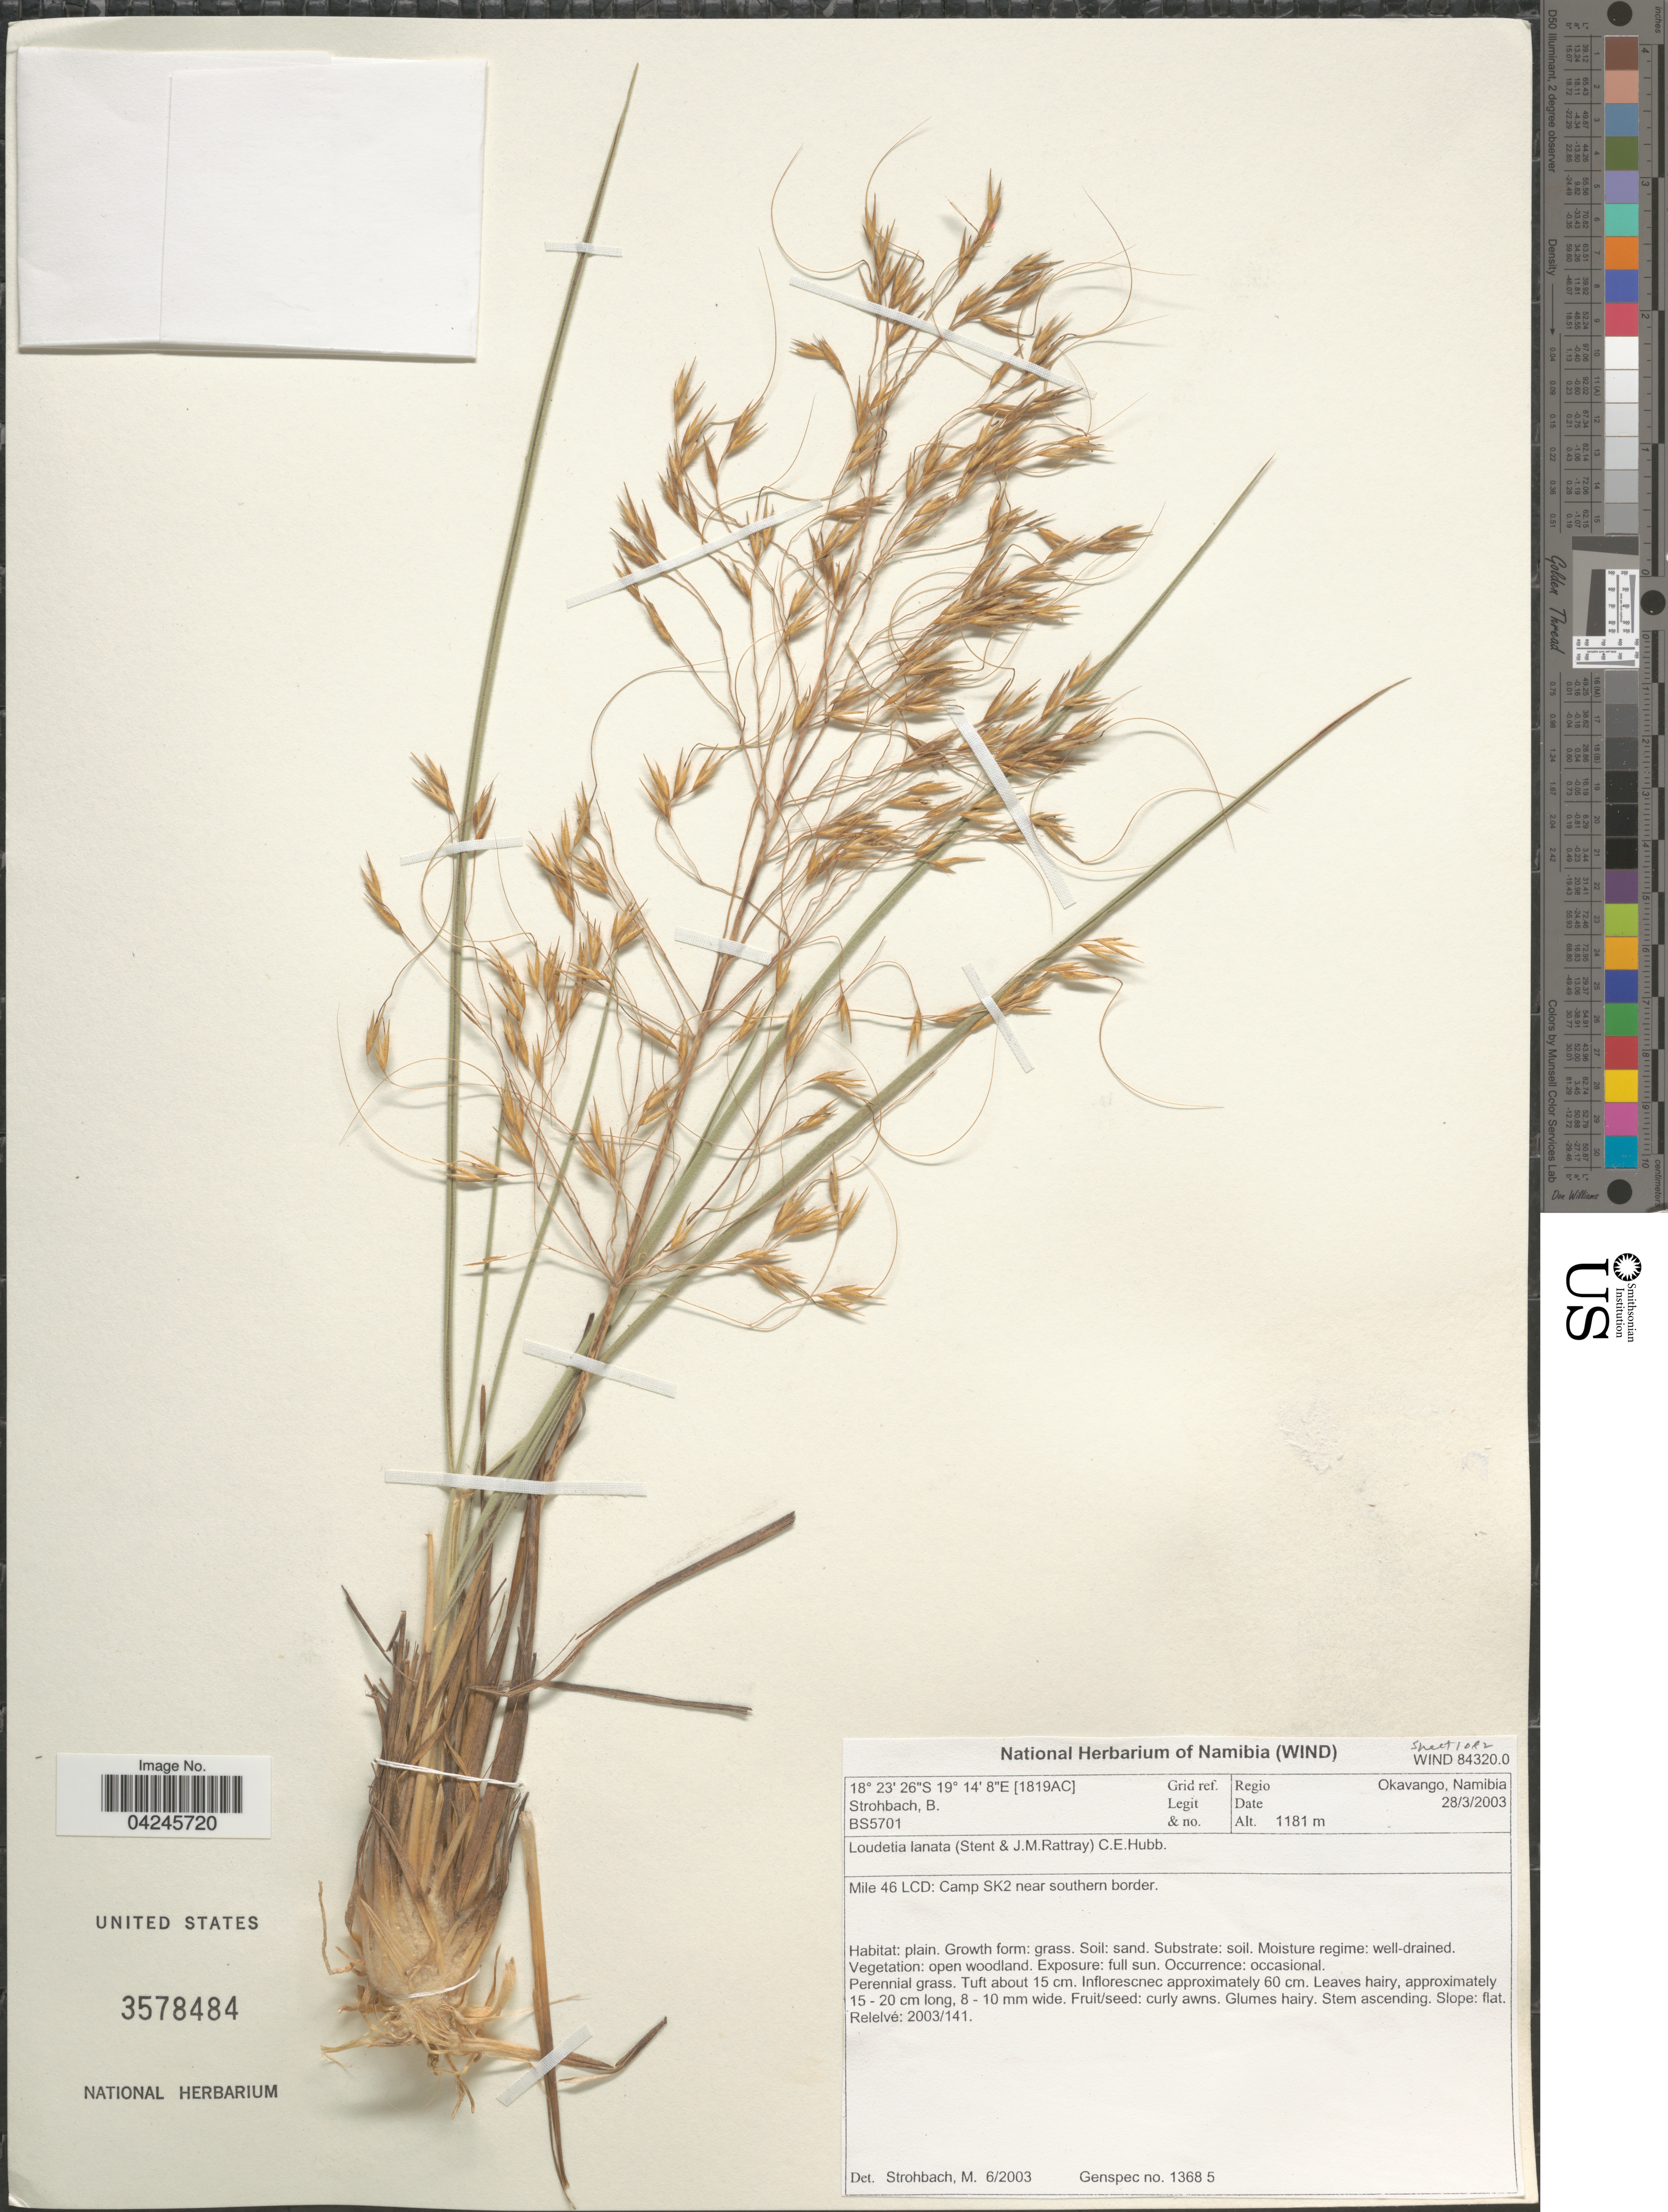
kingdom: Plantae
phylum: Tracheophyta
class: Liliopsida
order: Poales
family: Poaceae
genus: Loudetia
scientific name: Loudetia lanata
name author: (Stent & J.M. Rattray) C. E. Hubb.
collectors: B. Strohbach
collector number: BS5701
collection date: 2003-03-28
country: Namibia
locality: Regio Okavango. [1819AC] Grid ref. Mile 46 LCD: Camp Sk2 near southern border.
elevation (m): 1181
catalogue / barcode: US 3578484